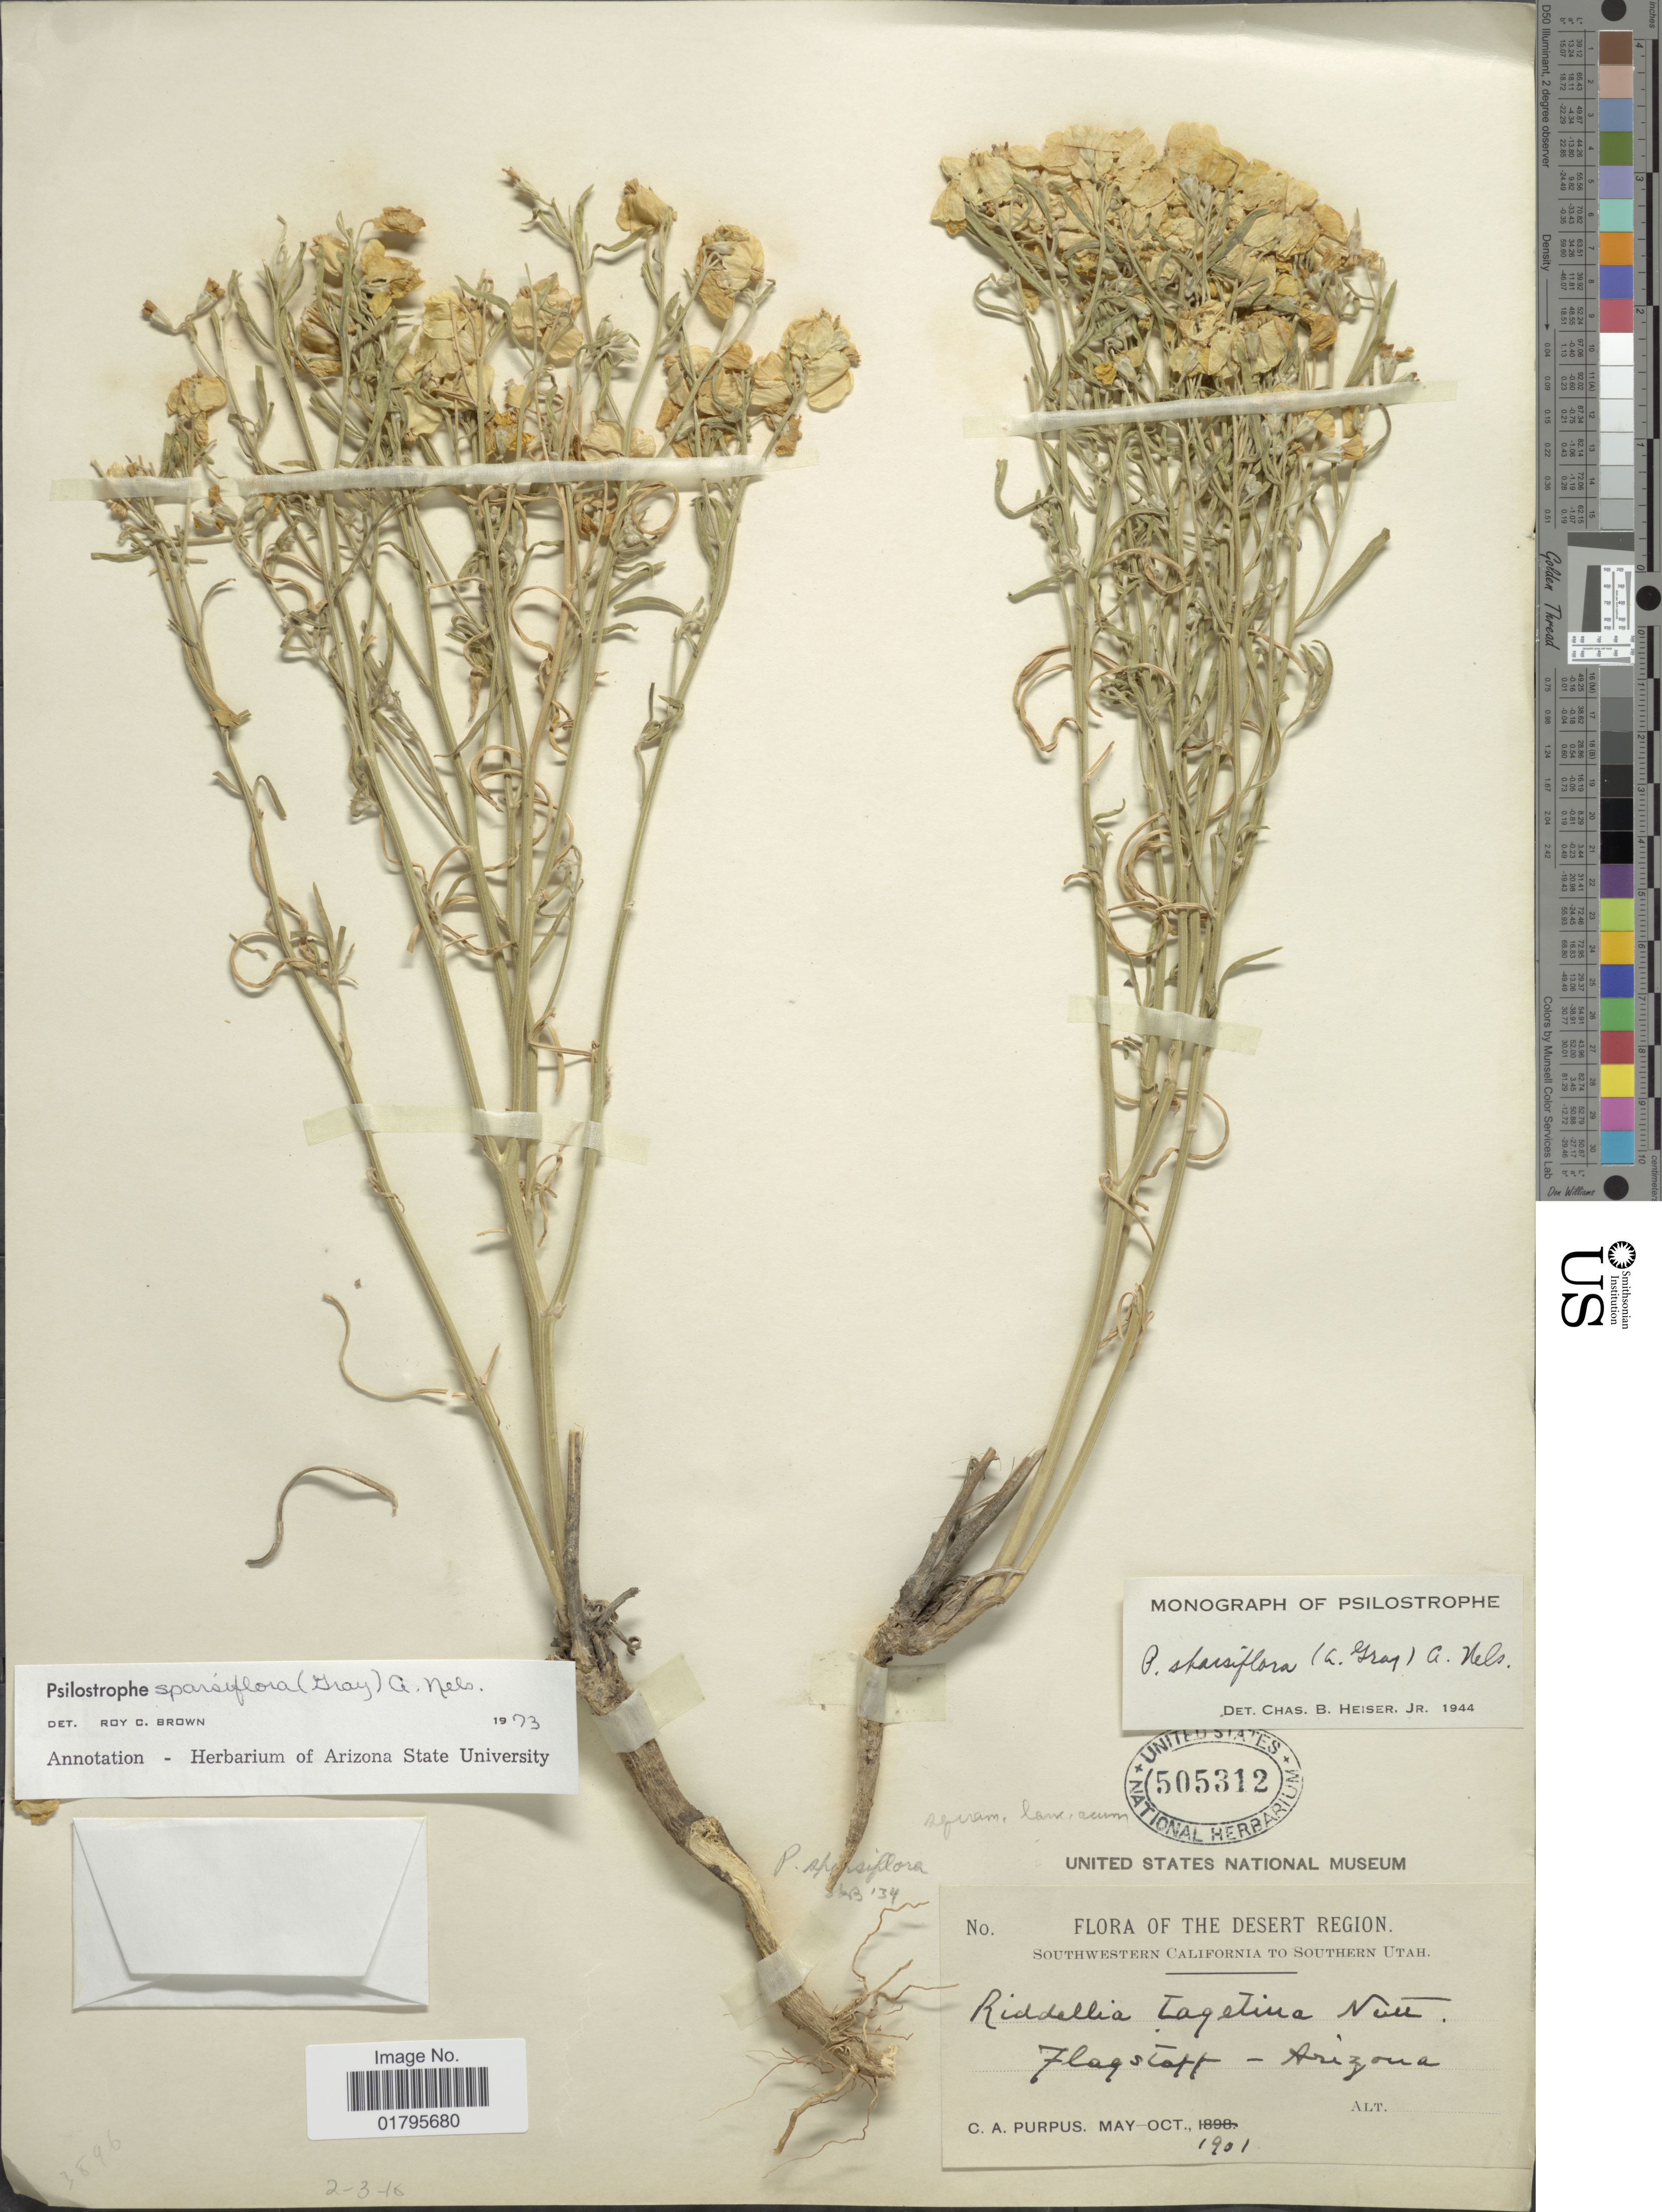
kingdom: Plantae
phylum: Tracheophyta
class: Magnoliopsida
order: Asterales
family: Asteraceae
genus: Psilostrophe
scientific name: Psilostrophe sparsiflora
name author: (A. Gray) A. Nelson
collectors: C. A. Purpus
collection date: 1901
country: United States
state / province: Arizona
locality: Desert Region. Flagstaff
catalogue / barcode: US 505312